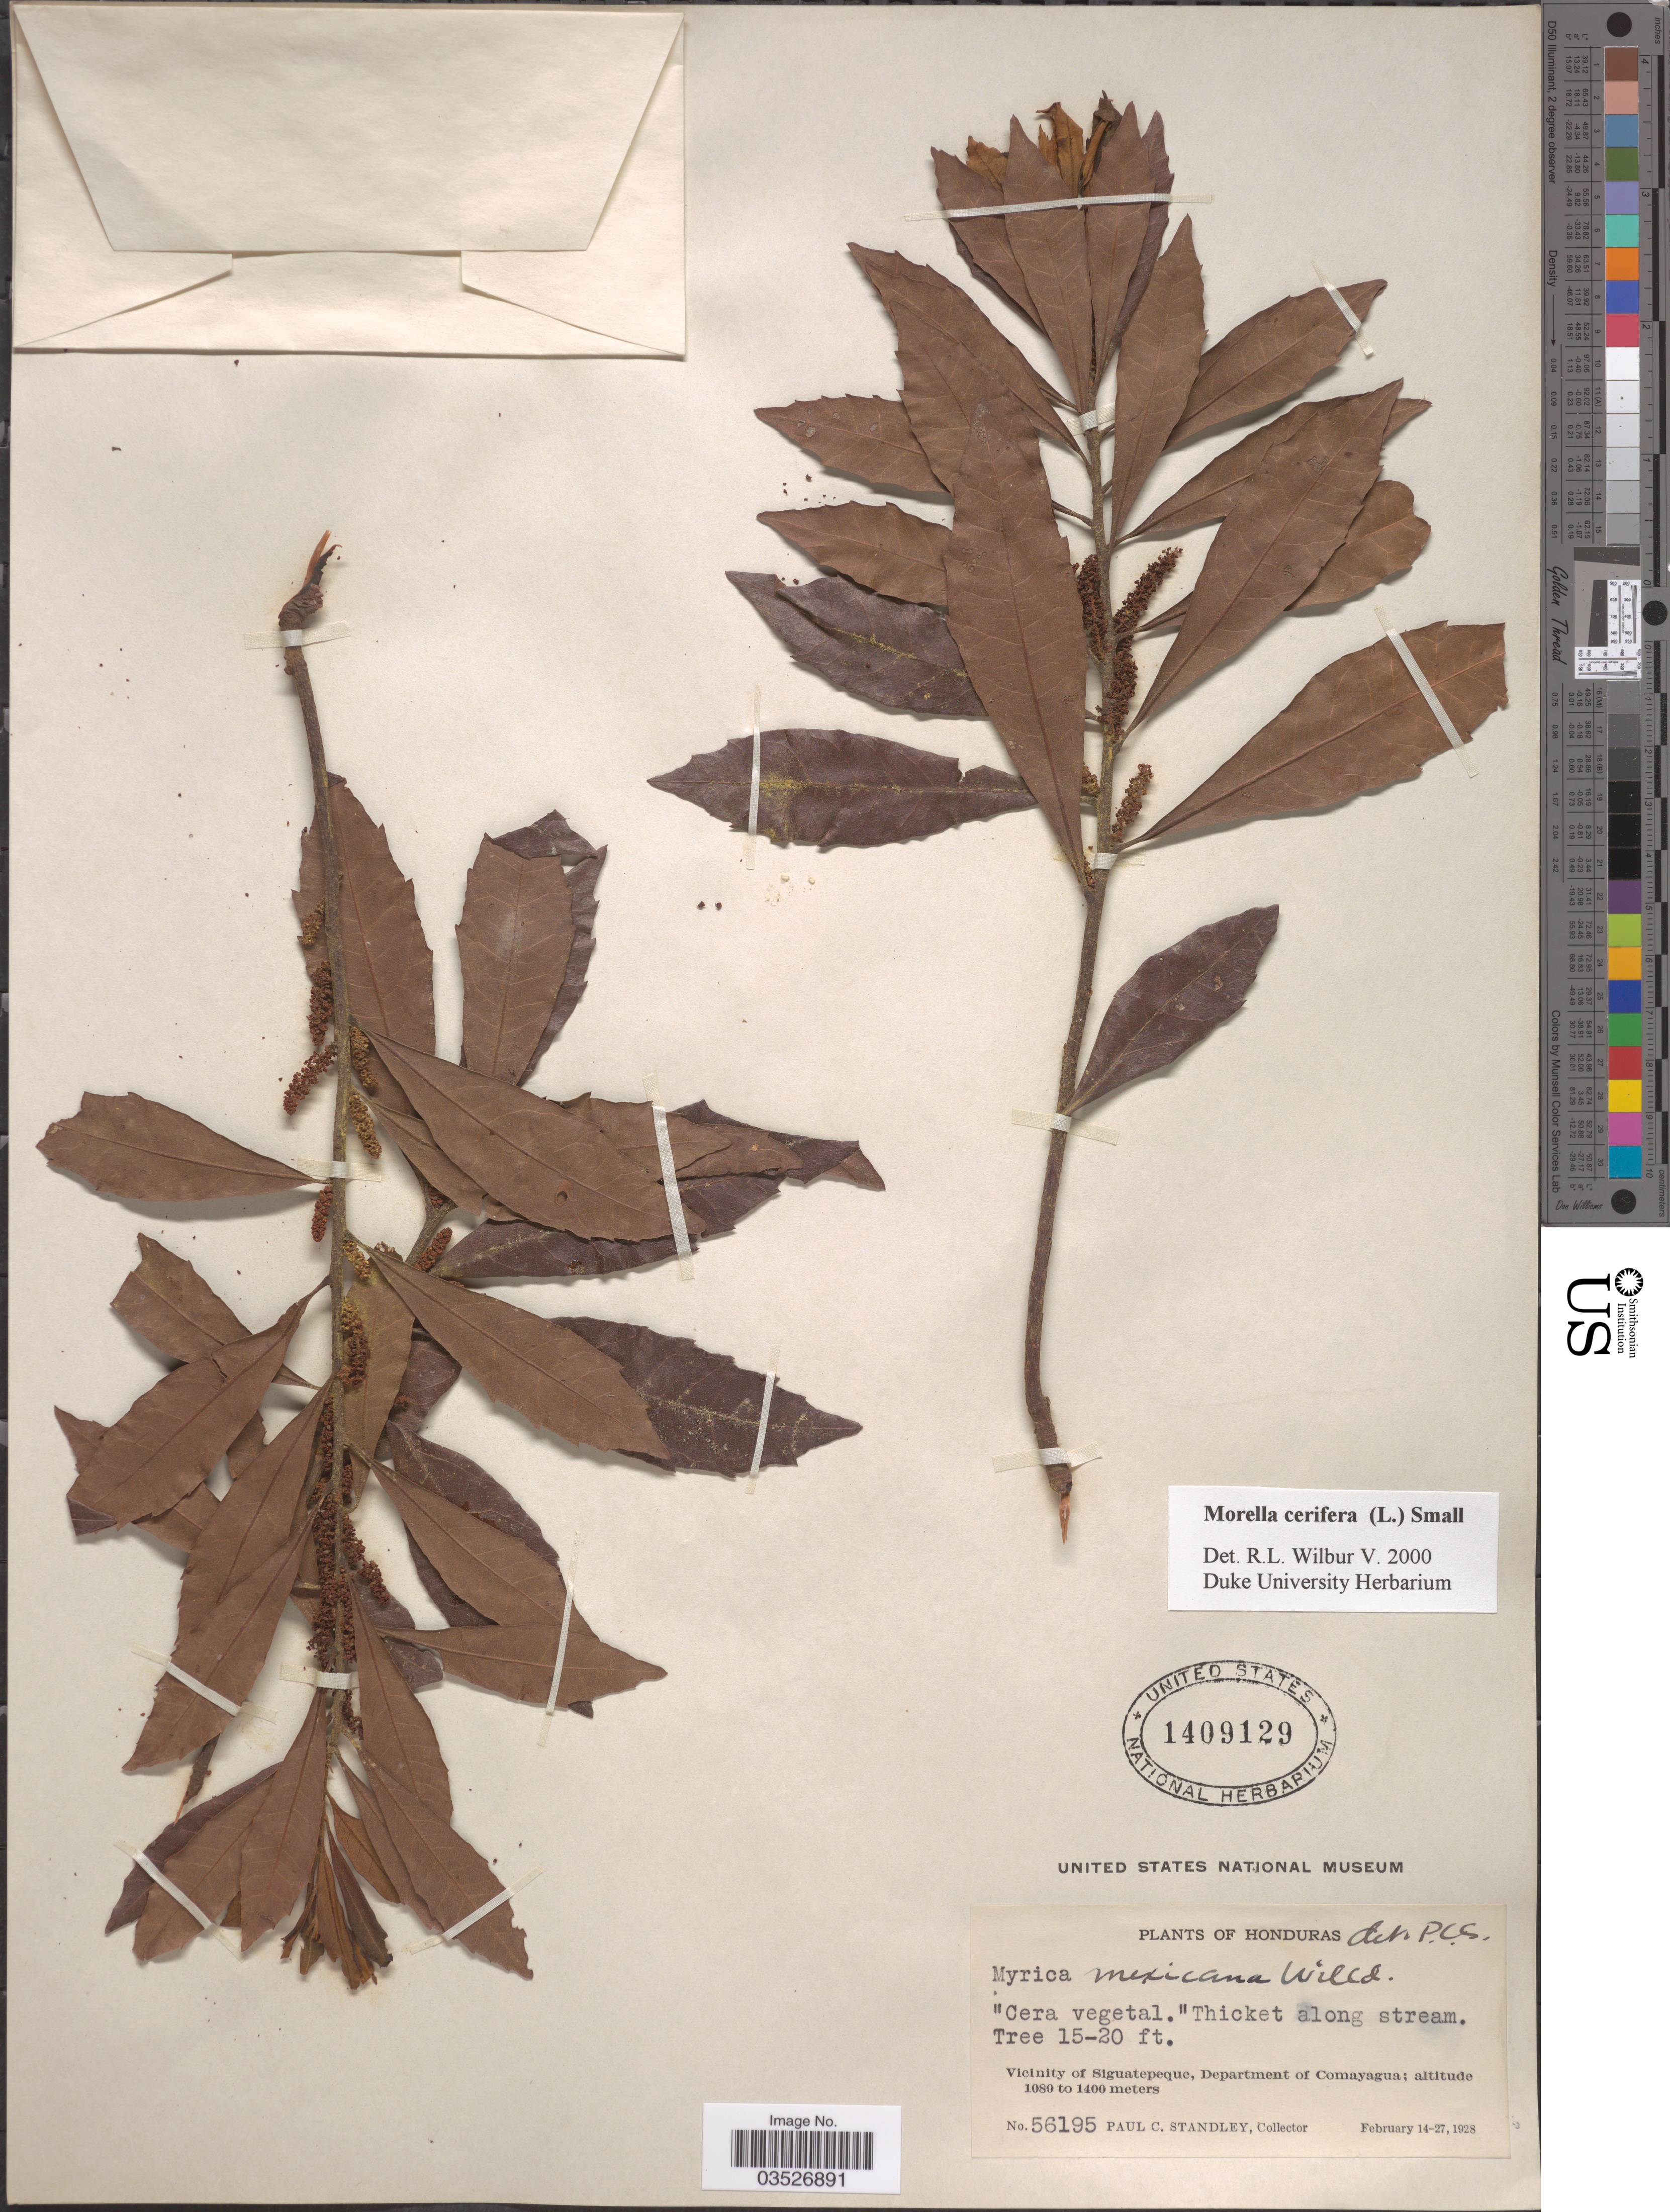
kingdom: Plantae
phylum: Tracheophyta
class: Magnoliopsida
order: Fagales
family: Myricaceae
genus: Morella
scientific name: Morella cerifera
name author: (L.) Small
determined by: Wilbur, R. L.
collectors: P. C. Standley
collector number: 56195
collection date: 1928-02-14/1928-02-27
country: Honduras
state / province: Comayagua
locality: Thicket along stream. Vicinity of Siguatepeque, Department of Comayagua.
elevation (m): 1080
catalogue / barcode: US 1409129